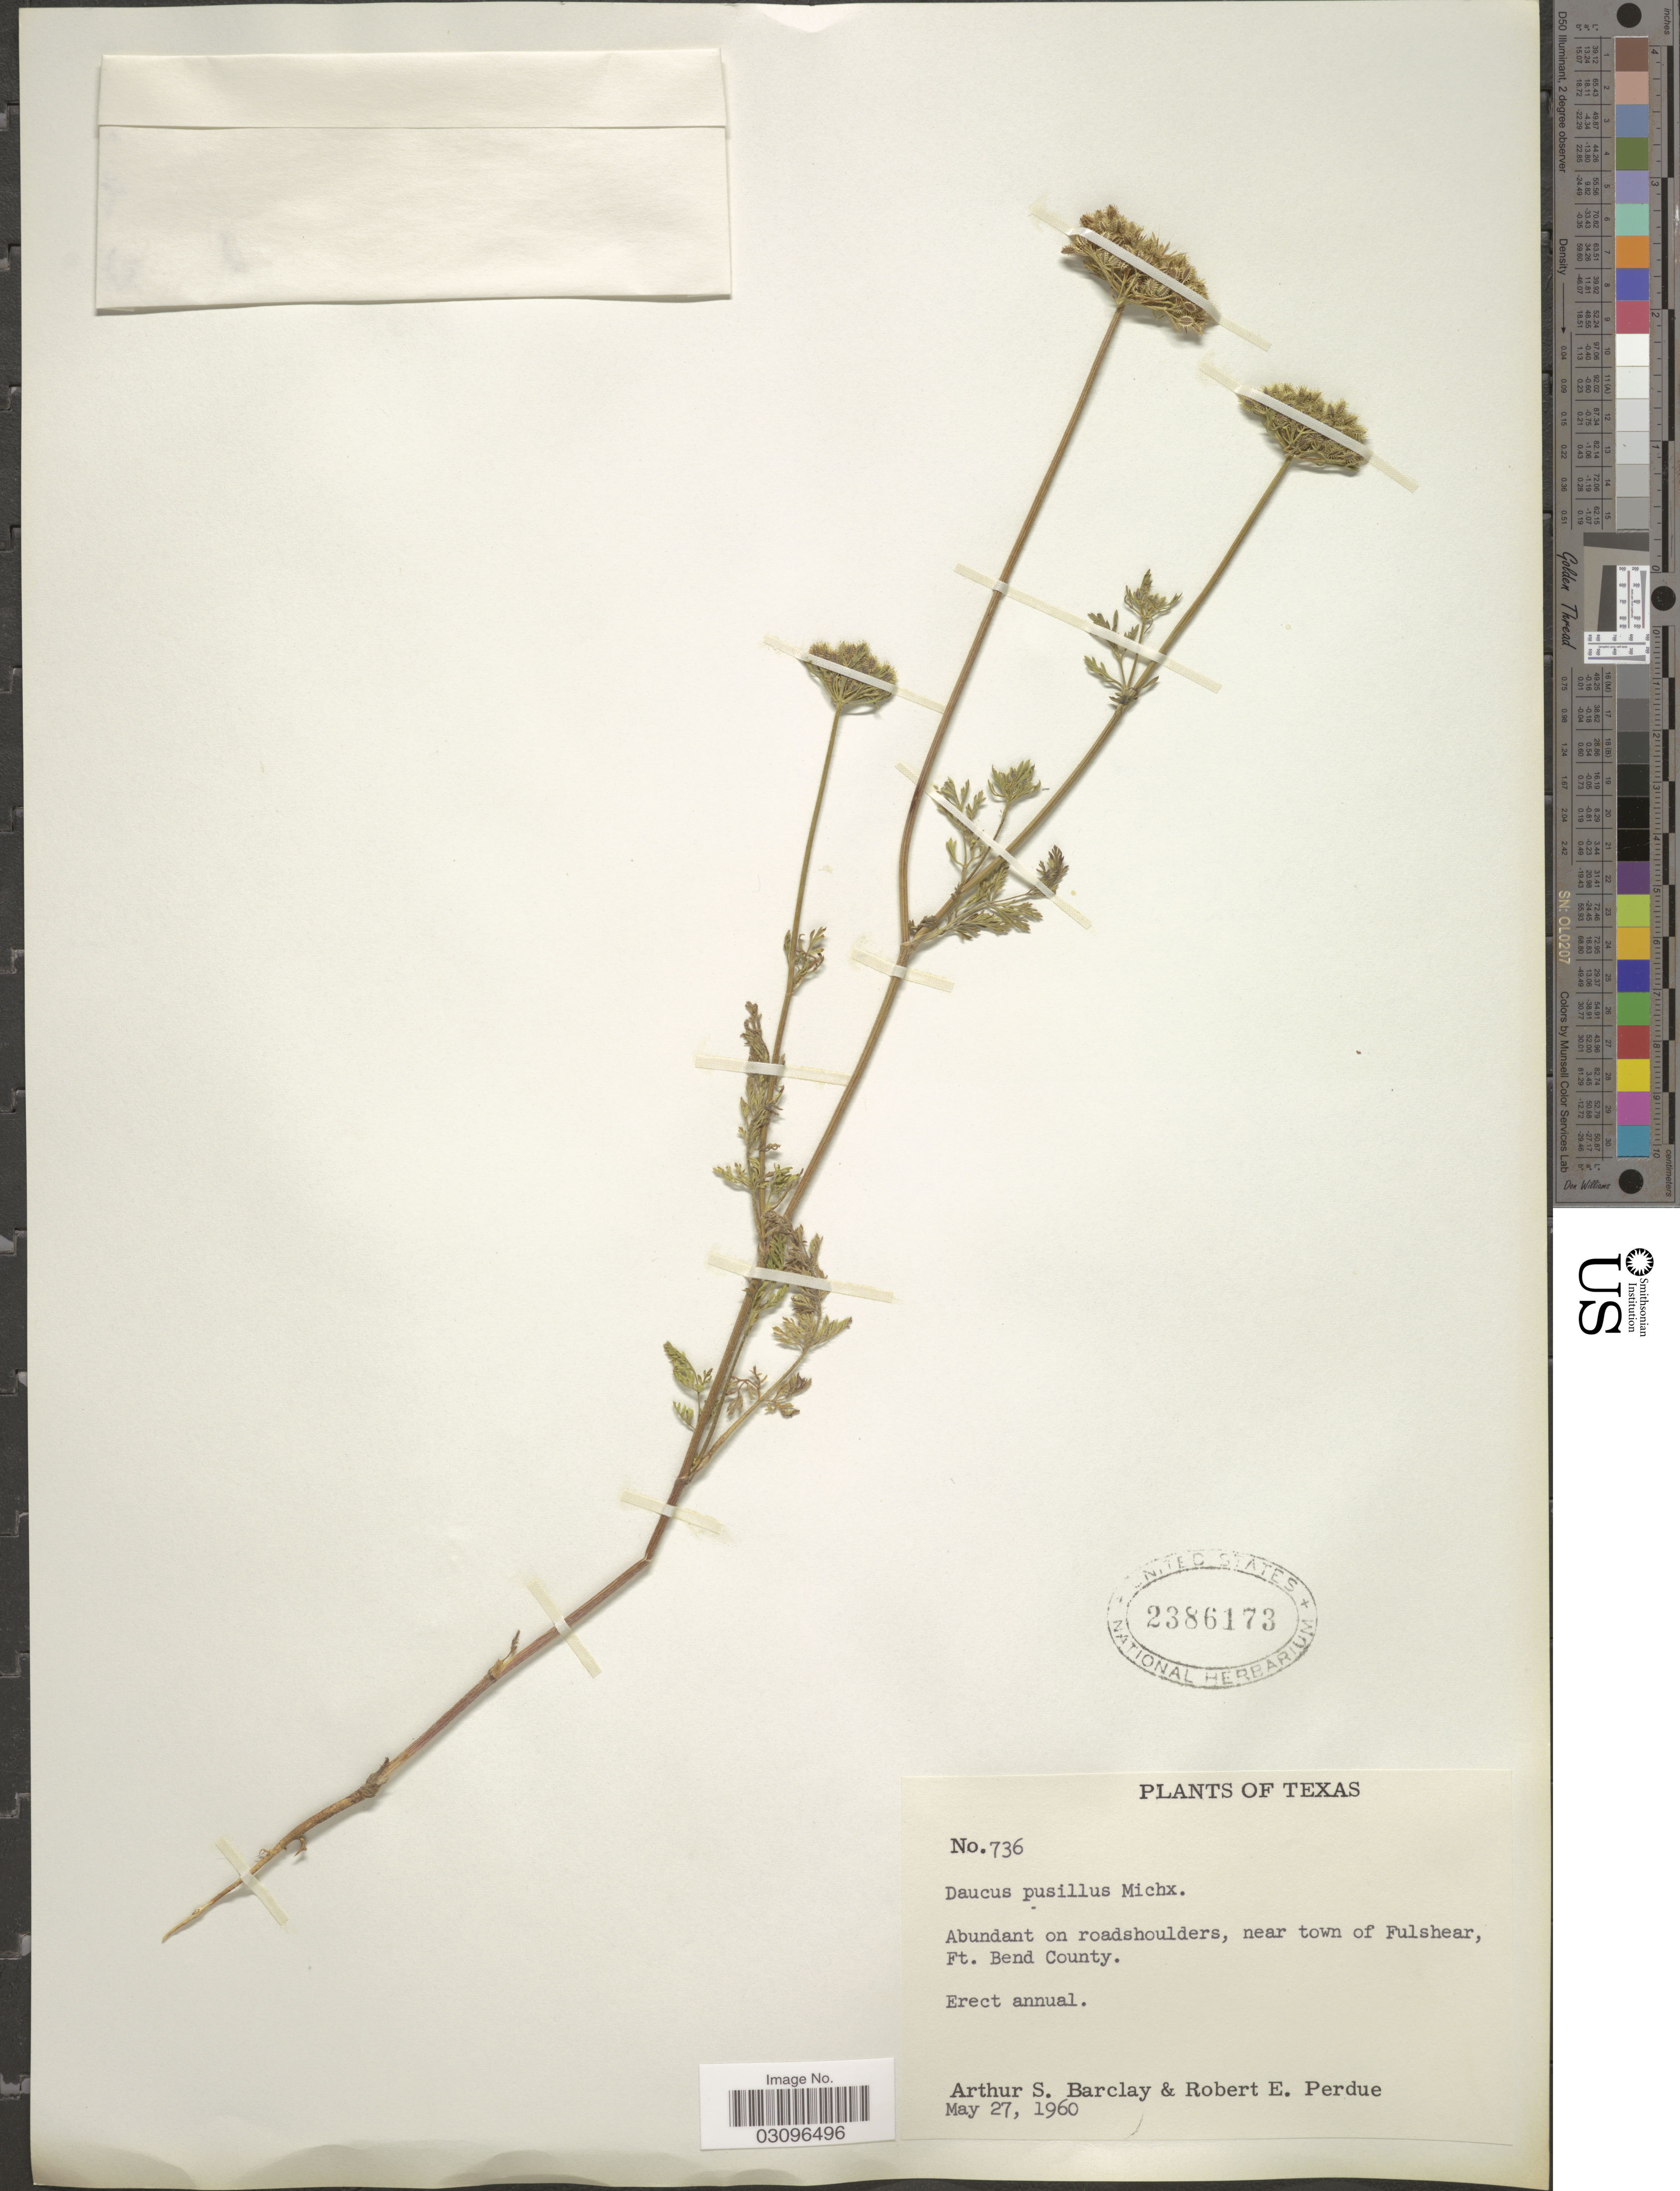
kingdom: Plantae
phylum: Tracheophyta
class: Magnoliopsida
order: Apiales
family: Apiaceae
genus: Daucus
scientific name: Daucus pusillus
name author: Michx.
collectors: A. S. Barclay & R. E. Perdue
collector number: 736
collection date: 1960-05-27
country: United States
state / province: Texas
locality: Abundant on roadshoulders, near town of Fulshear, Ft. Bend County.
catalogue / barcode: US 2386173